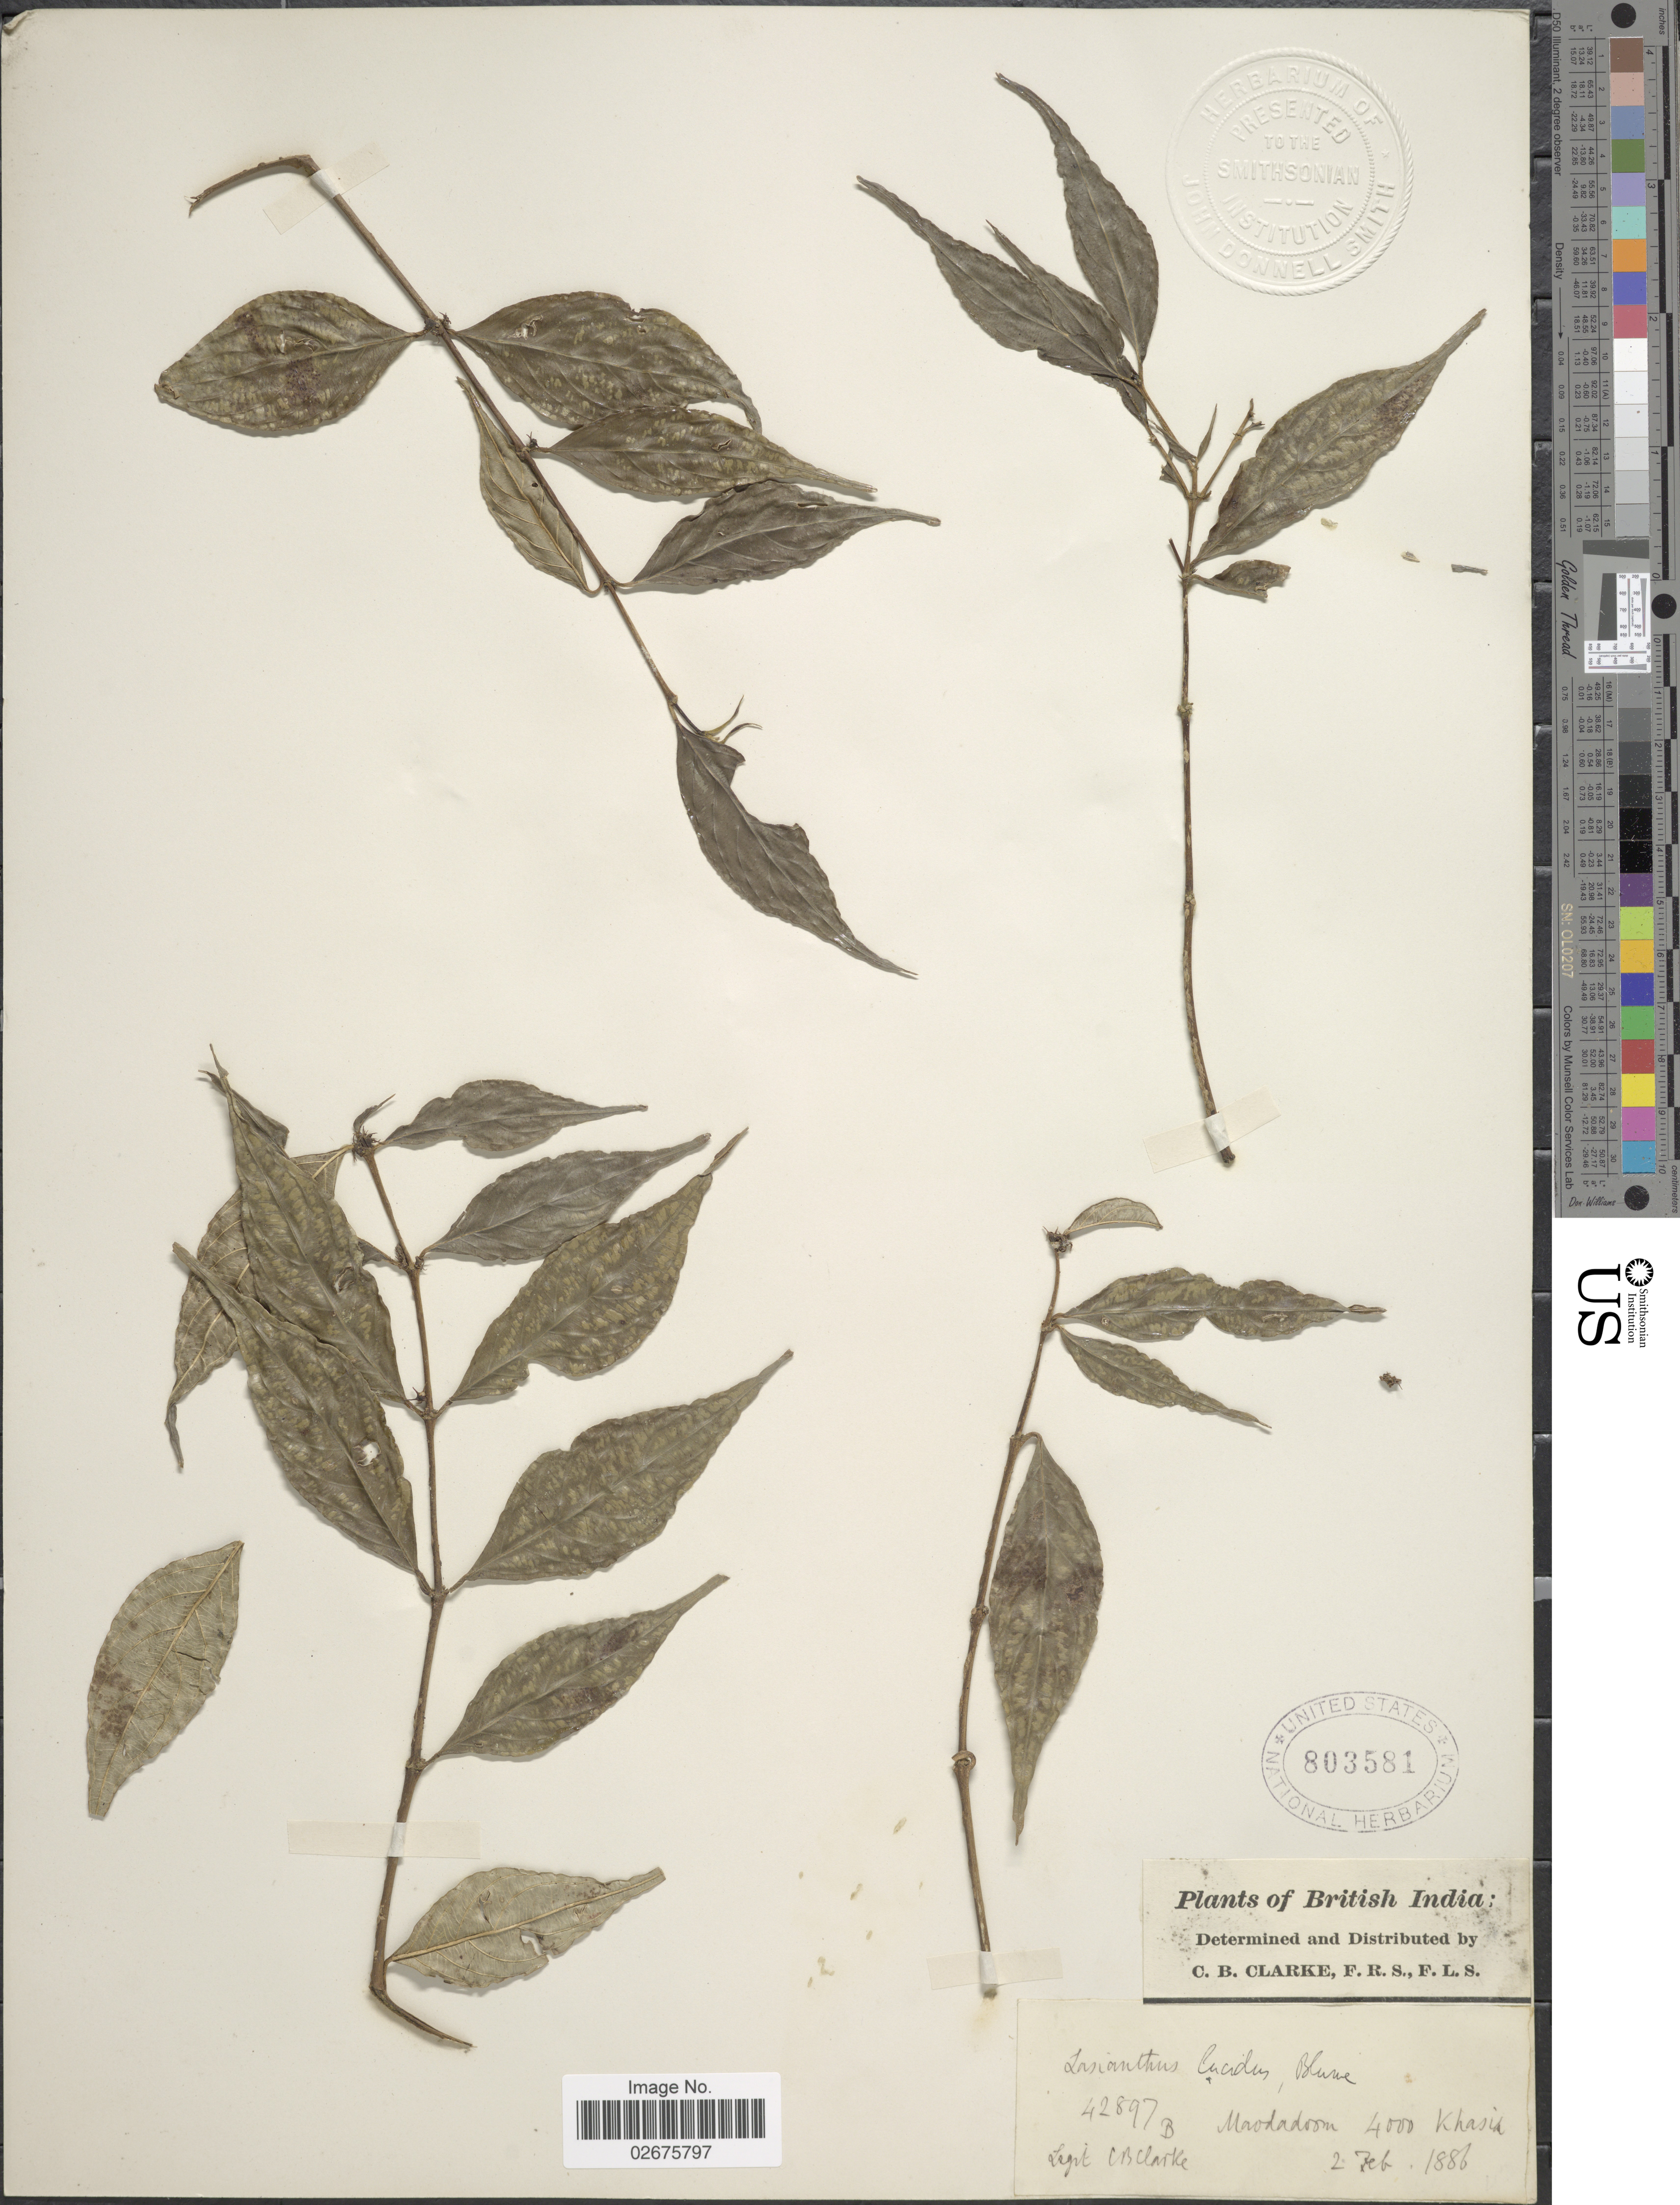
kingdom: Plantae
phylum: Tracheophyta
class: Magnoliopsida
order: Gentianales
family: Rubiaceae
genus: Lasianthus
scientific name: Lasianthus lucidus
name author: Blume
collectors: C. B. Clarke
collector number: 42897B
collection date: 1886-02-02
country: India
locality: British India, Maodadoom, Khasia [interpreted]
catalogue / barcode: US 803581